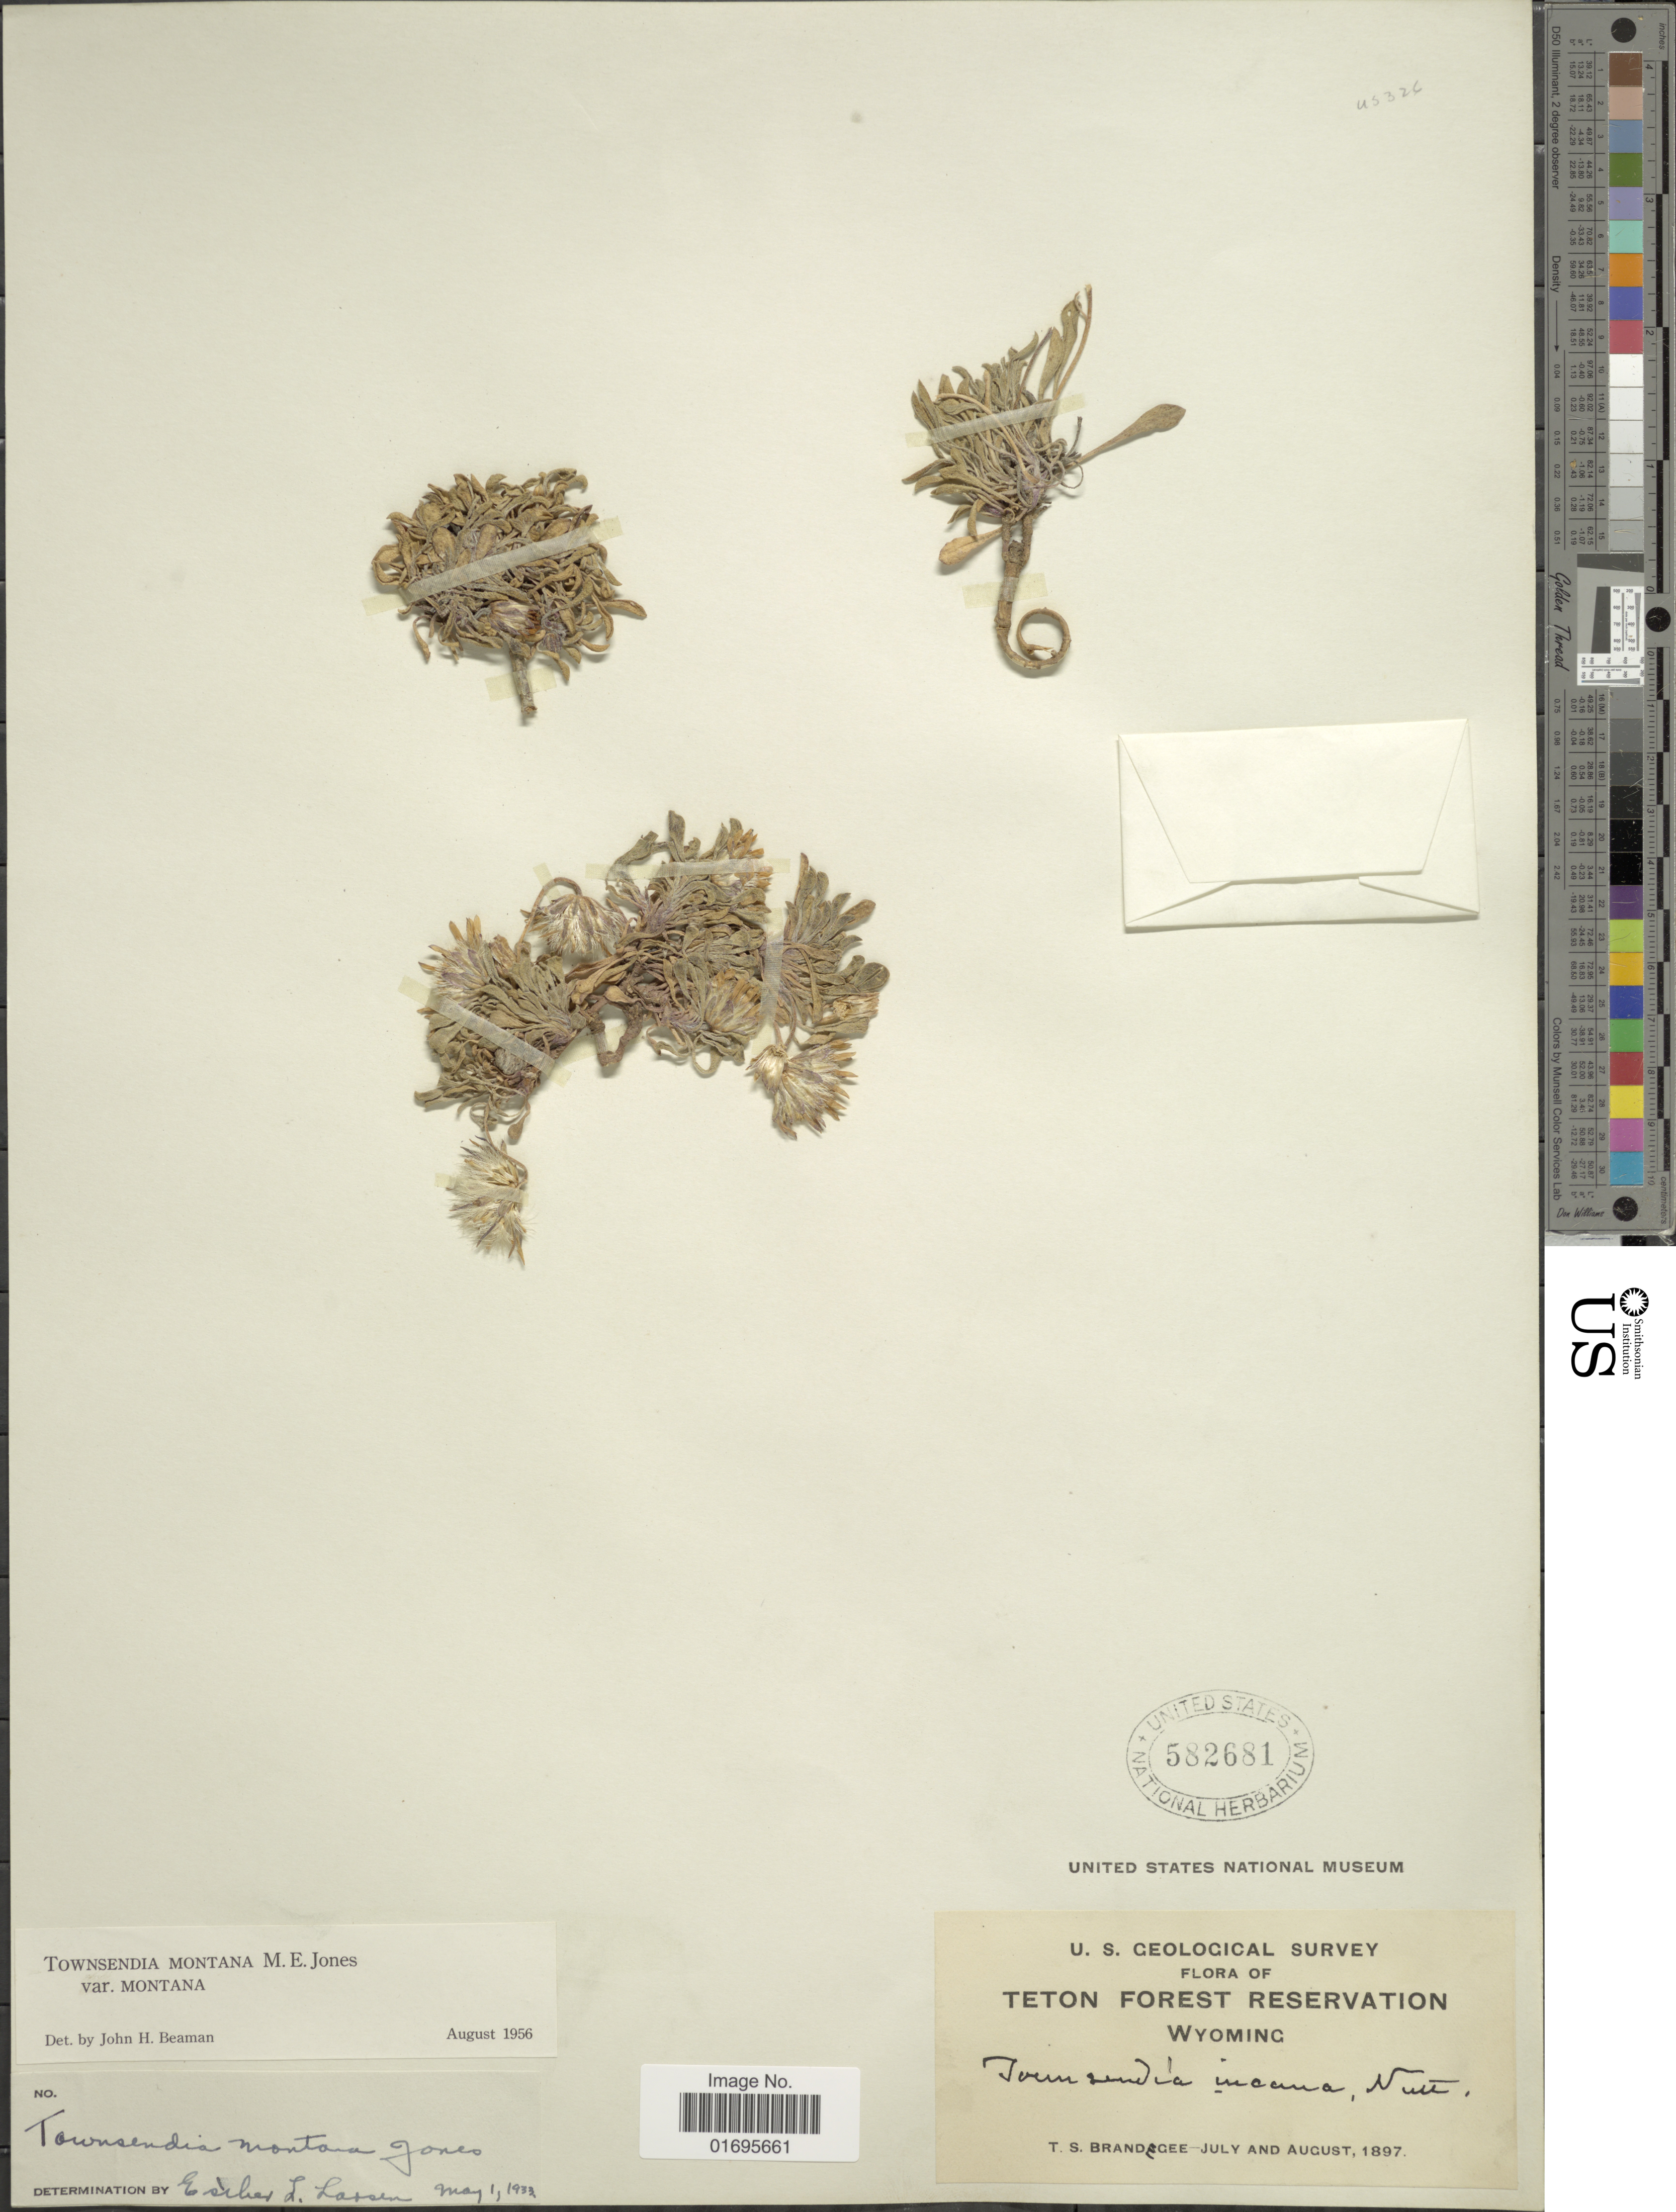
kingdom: Plantae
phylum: Tracheophyta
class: Magnoliopsida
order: Asterales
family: Asteraceae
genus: Townsendia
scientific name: Townsendia montana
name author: M.E. Jones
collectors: T. S. Brandegee (herbarium)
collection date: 1897-07/1897-08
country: United States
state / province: Wyoming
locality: Teton Forest Reservation,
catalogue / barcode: US 582681